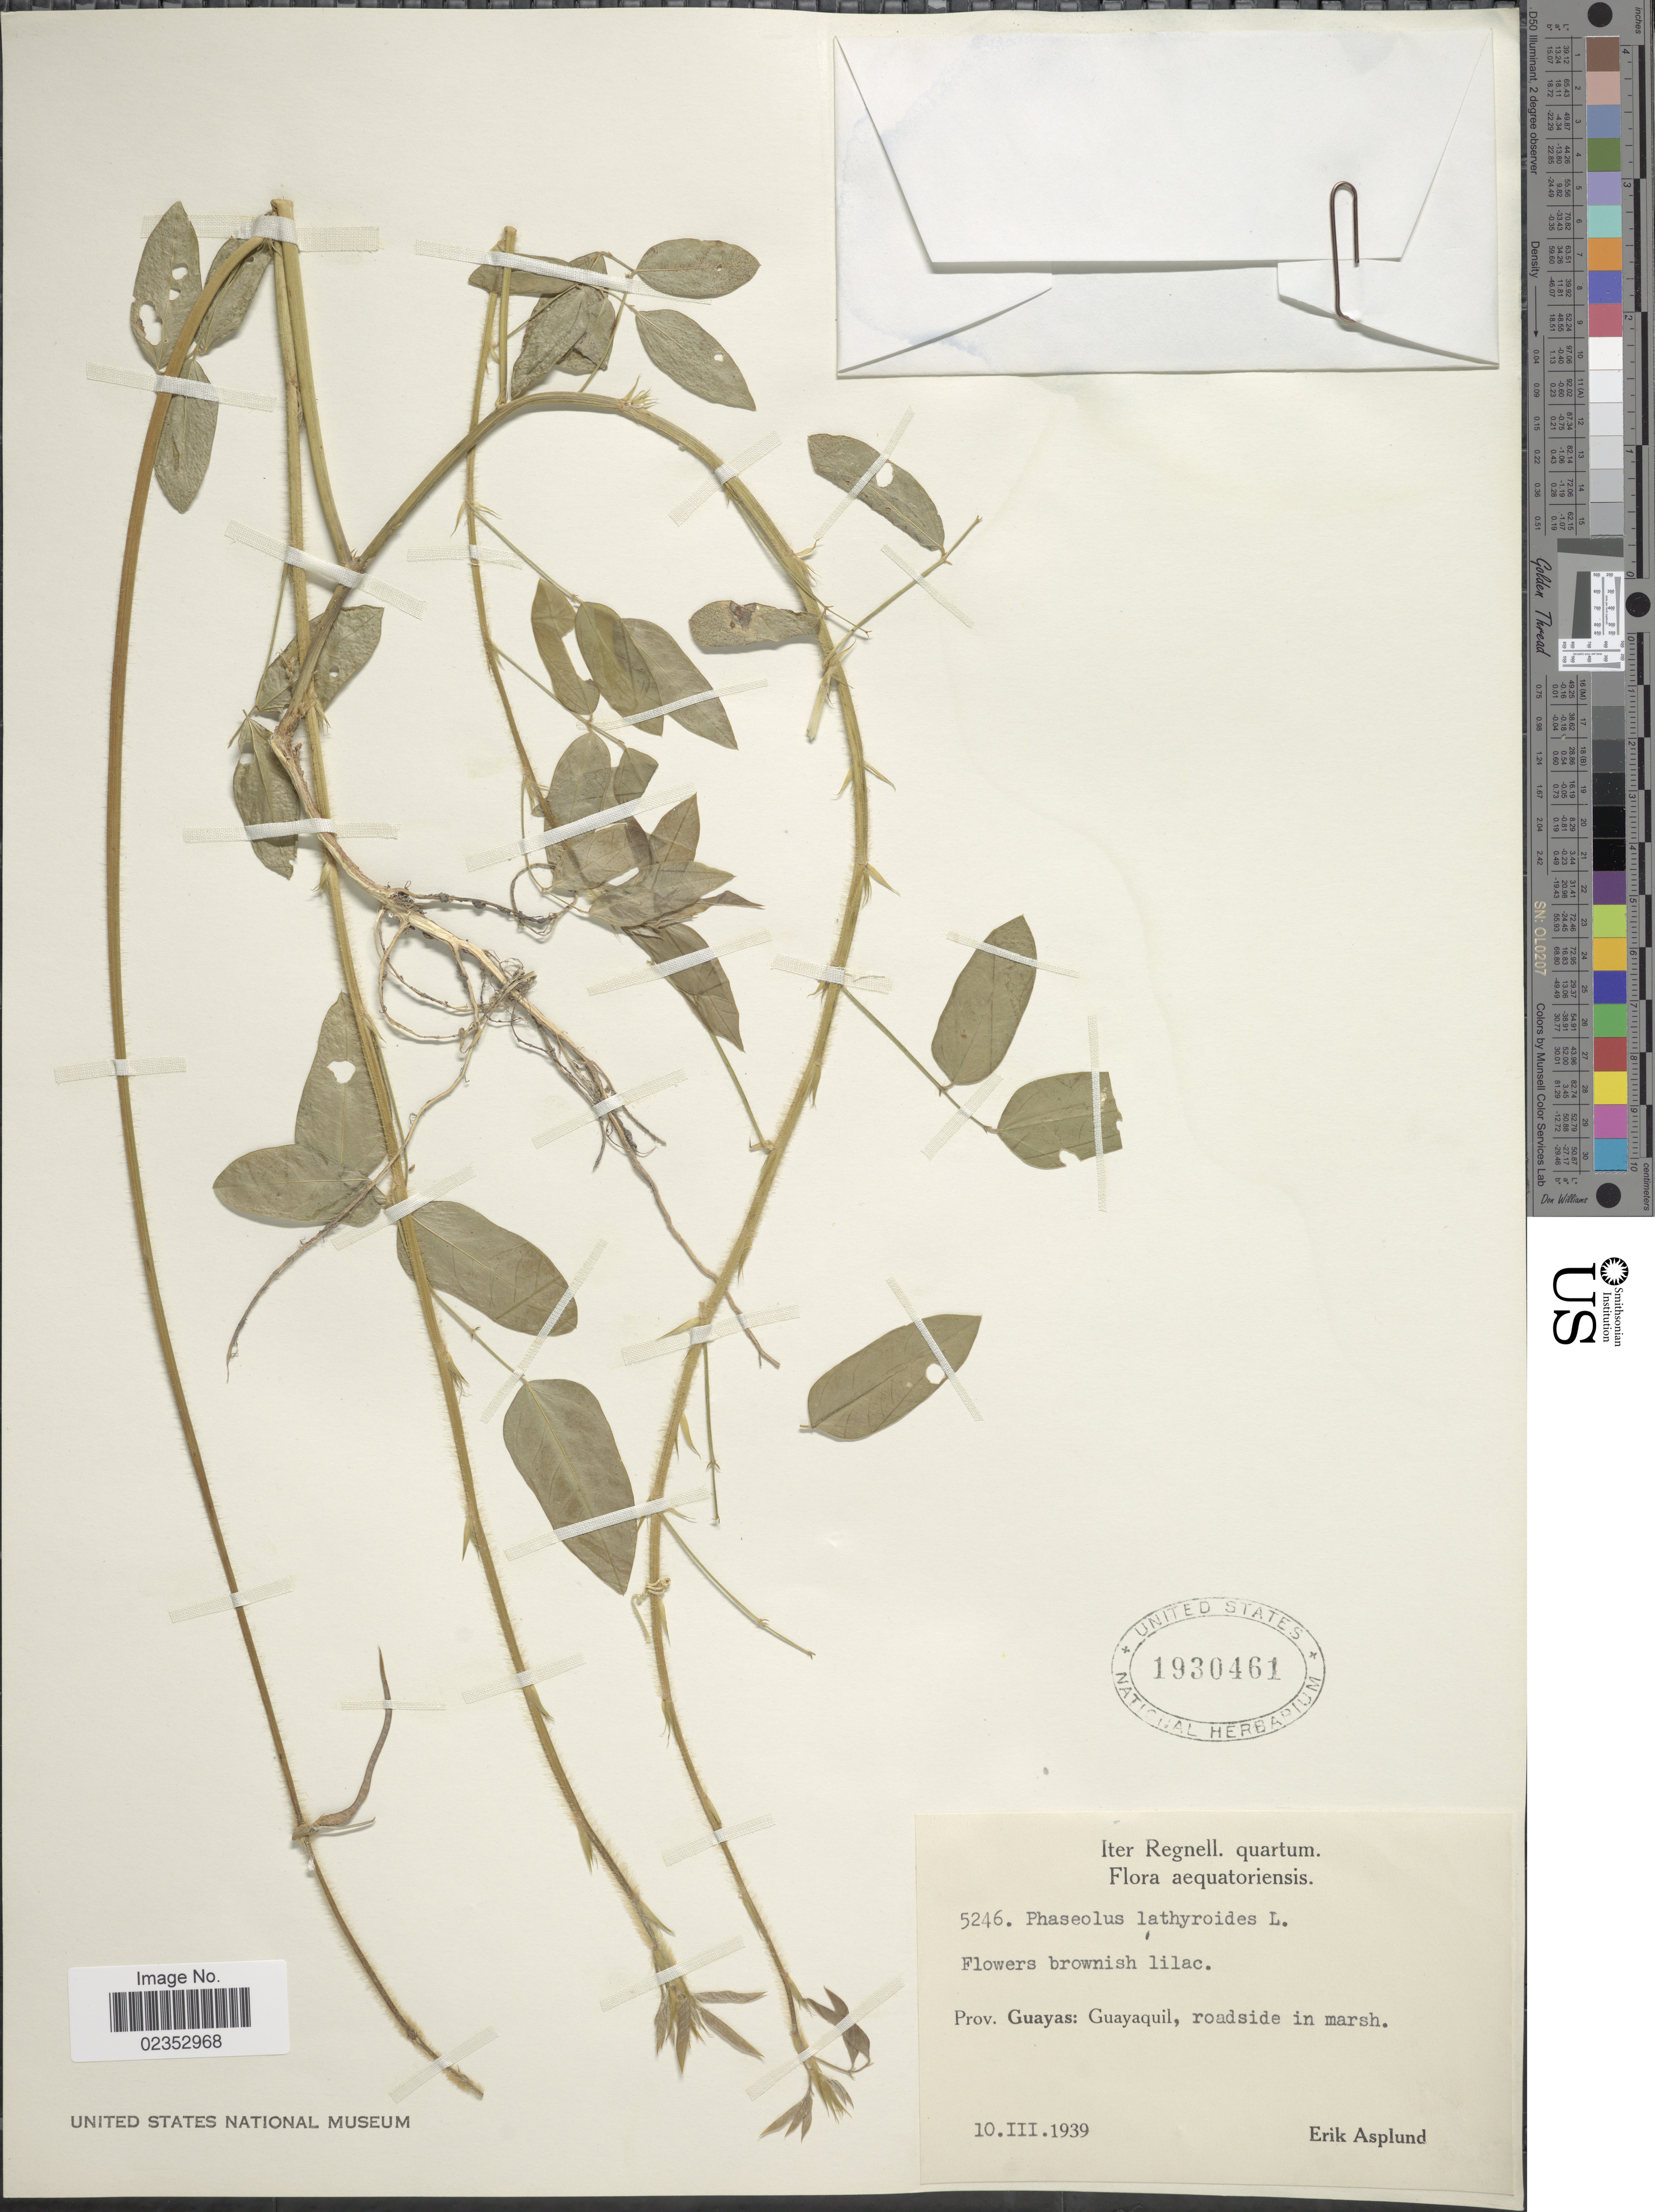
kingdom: Plantae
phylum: Tracheophyta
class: Magnoliopsida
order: Fabales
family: Fabaceae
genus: Phaseolus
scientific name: Phaseolus lathyroides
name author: L.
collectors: E. Asplund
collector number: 5246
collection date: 1939-03-10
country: Ecuador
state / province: Guayas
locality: Guayaquil, roadside in marsh, aequatoriensis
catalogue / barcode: US 1930461